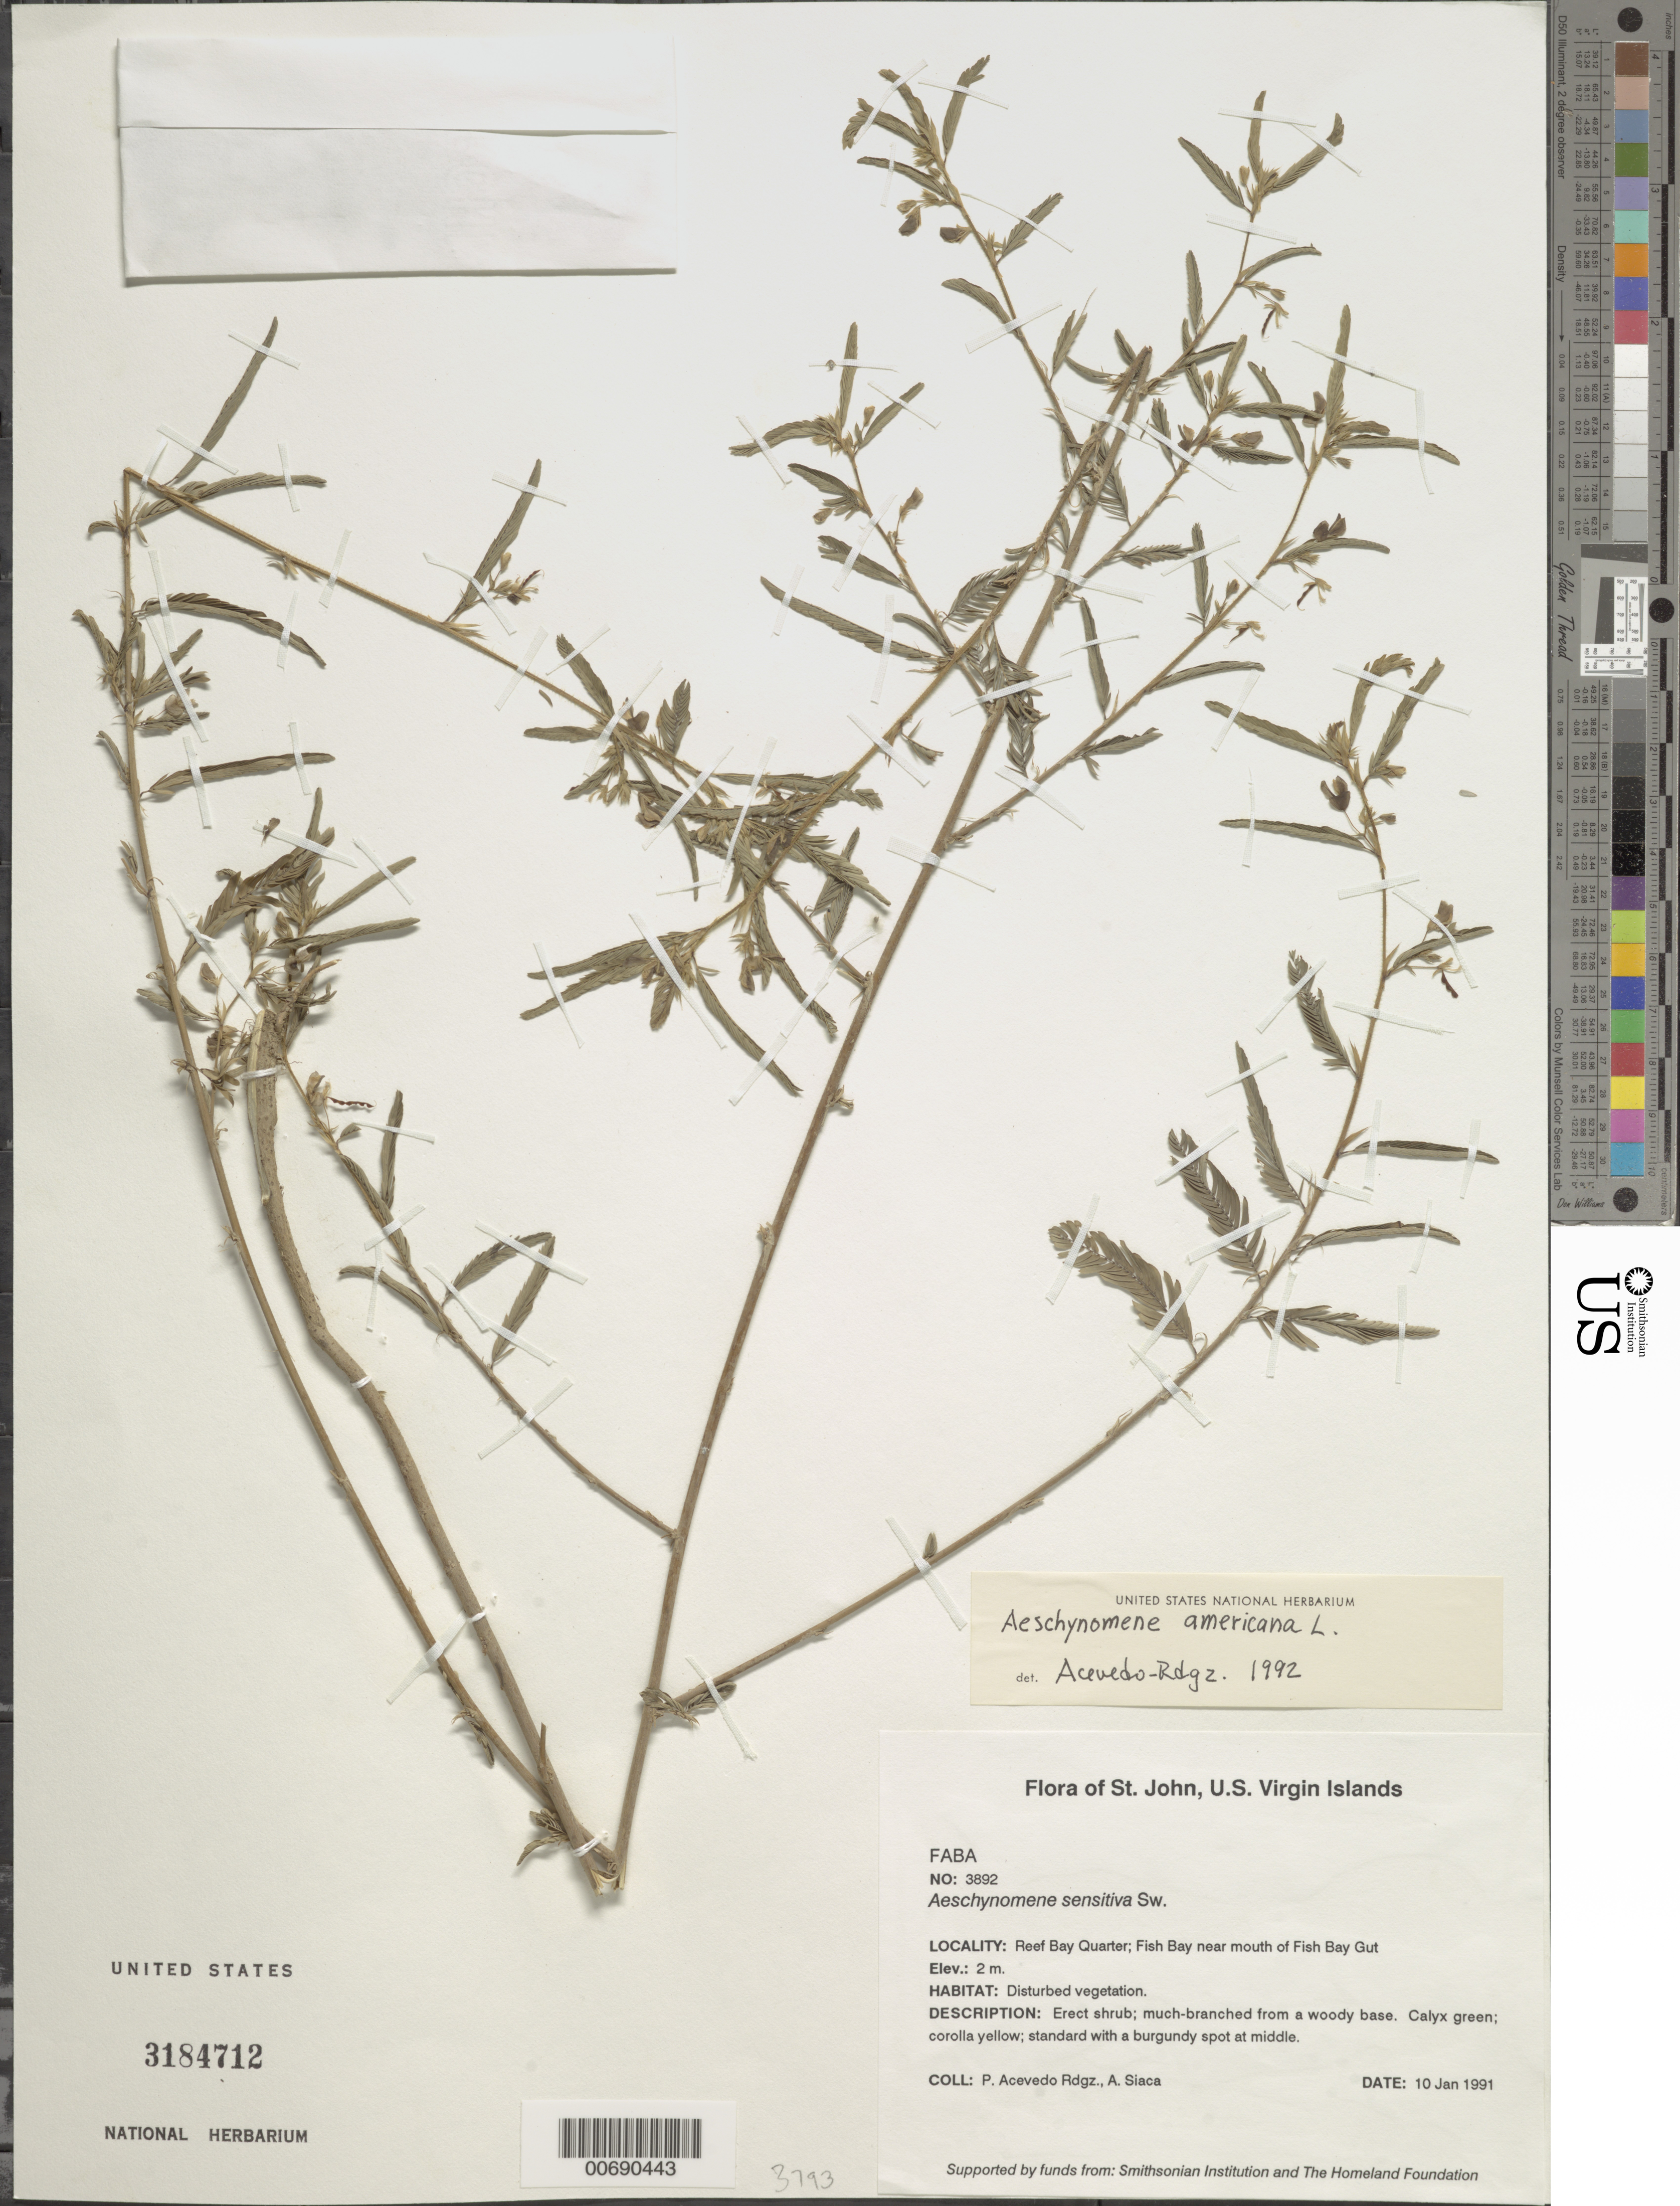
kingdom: Plantae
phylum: Tracheophyta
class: Magnoliopsida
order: Fabales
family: Fabaceae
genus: Aeschynomene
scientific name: Aeschynomene americana var. americana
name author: L.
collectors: P. Acevedo-Rodr. & A. Siaca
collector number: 3892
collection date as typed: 10 Jan 1991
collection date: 1991-01-10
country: U.S. Virgin Islands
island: St. John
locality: Reef Bay Quarter; Fish Bay near mouth of Fish Bay Gut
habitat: Disturbed vegetation.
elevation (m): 2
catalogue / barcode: US 3184712